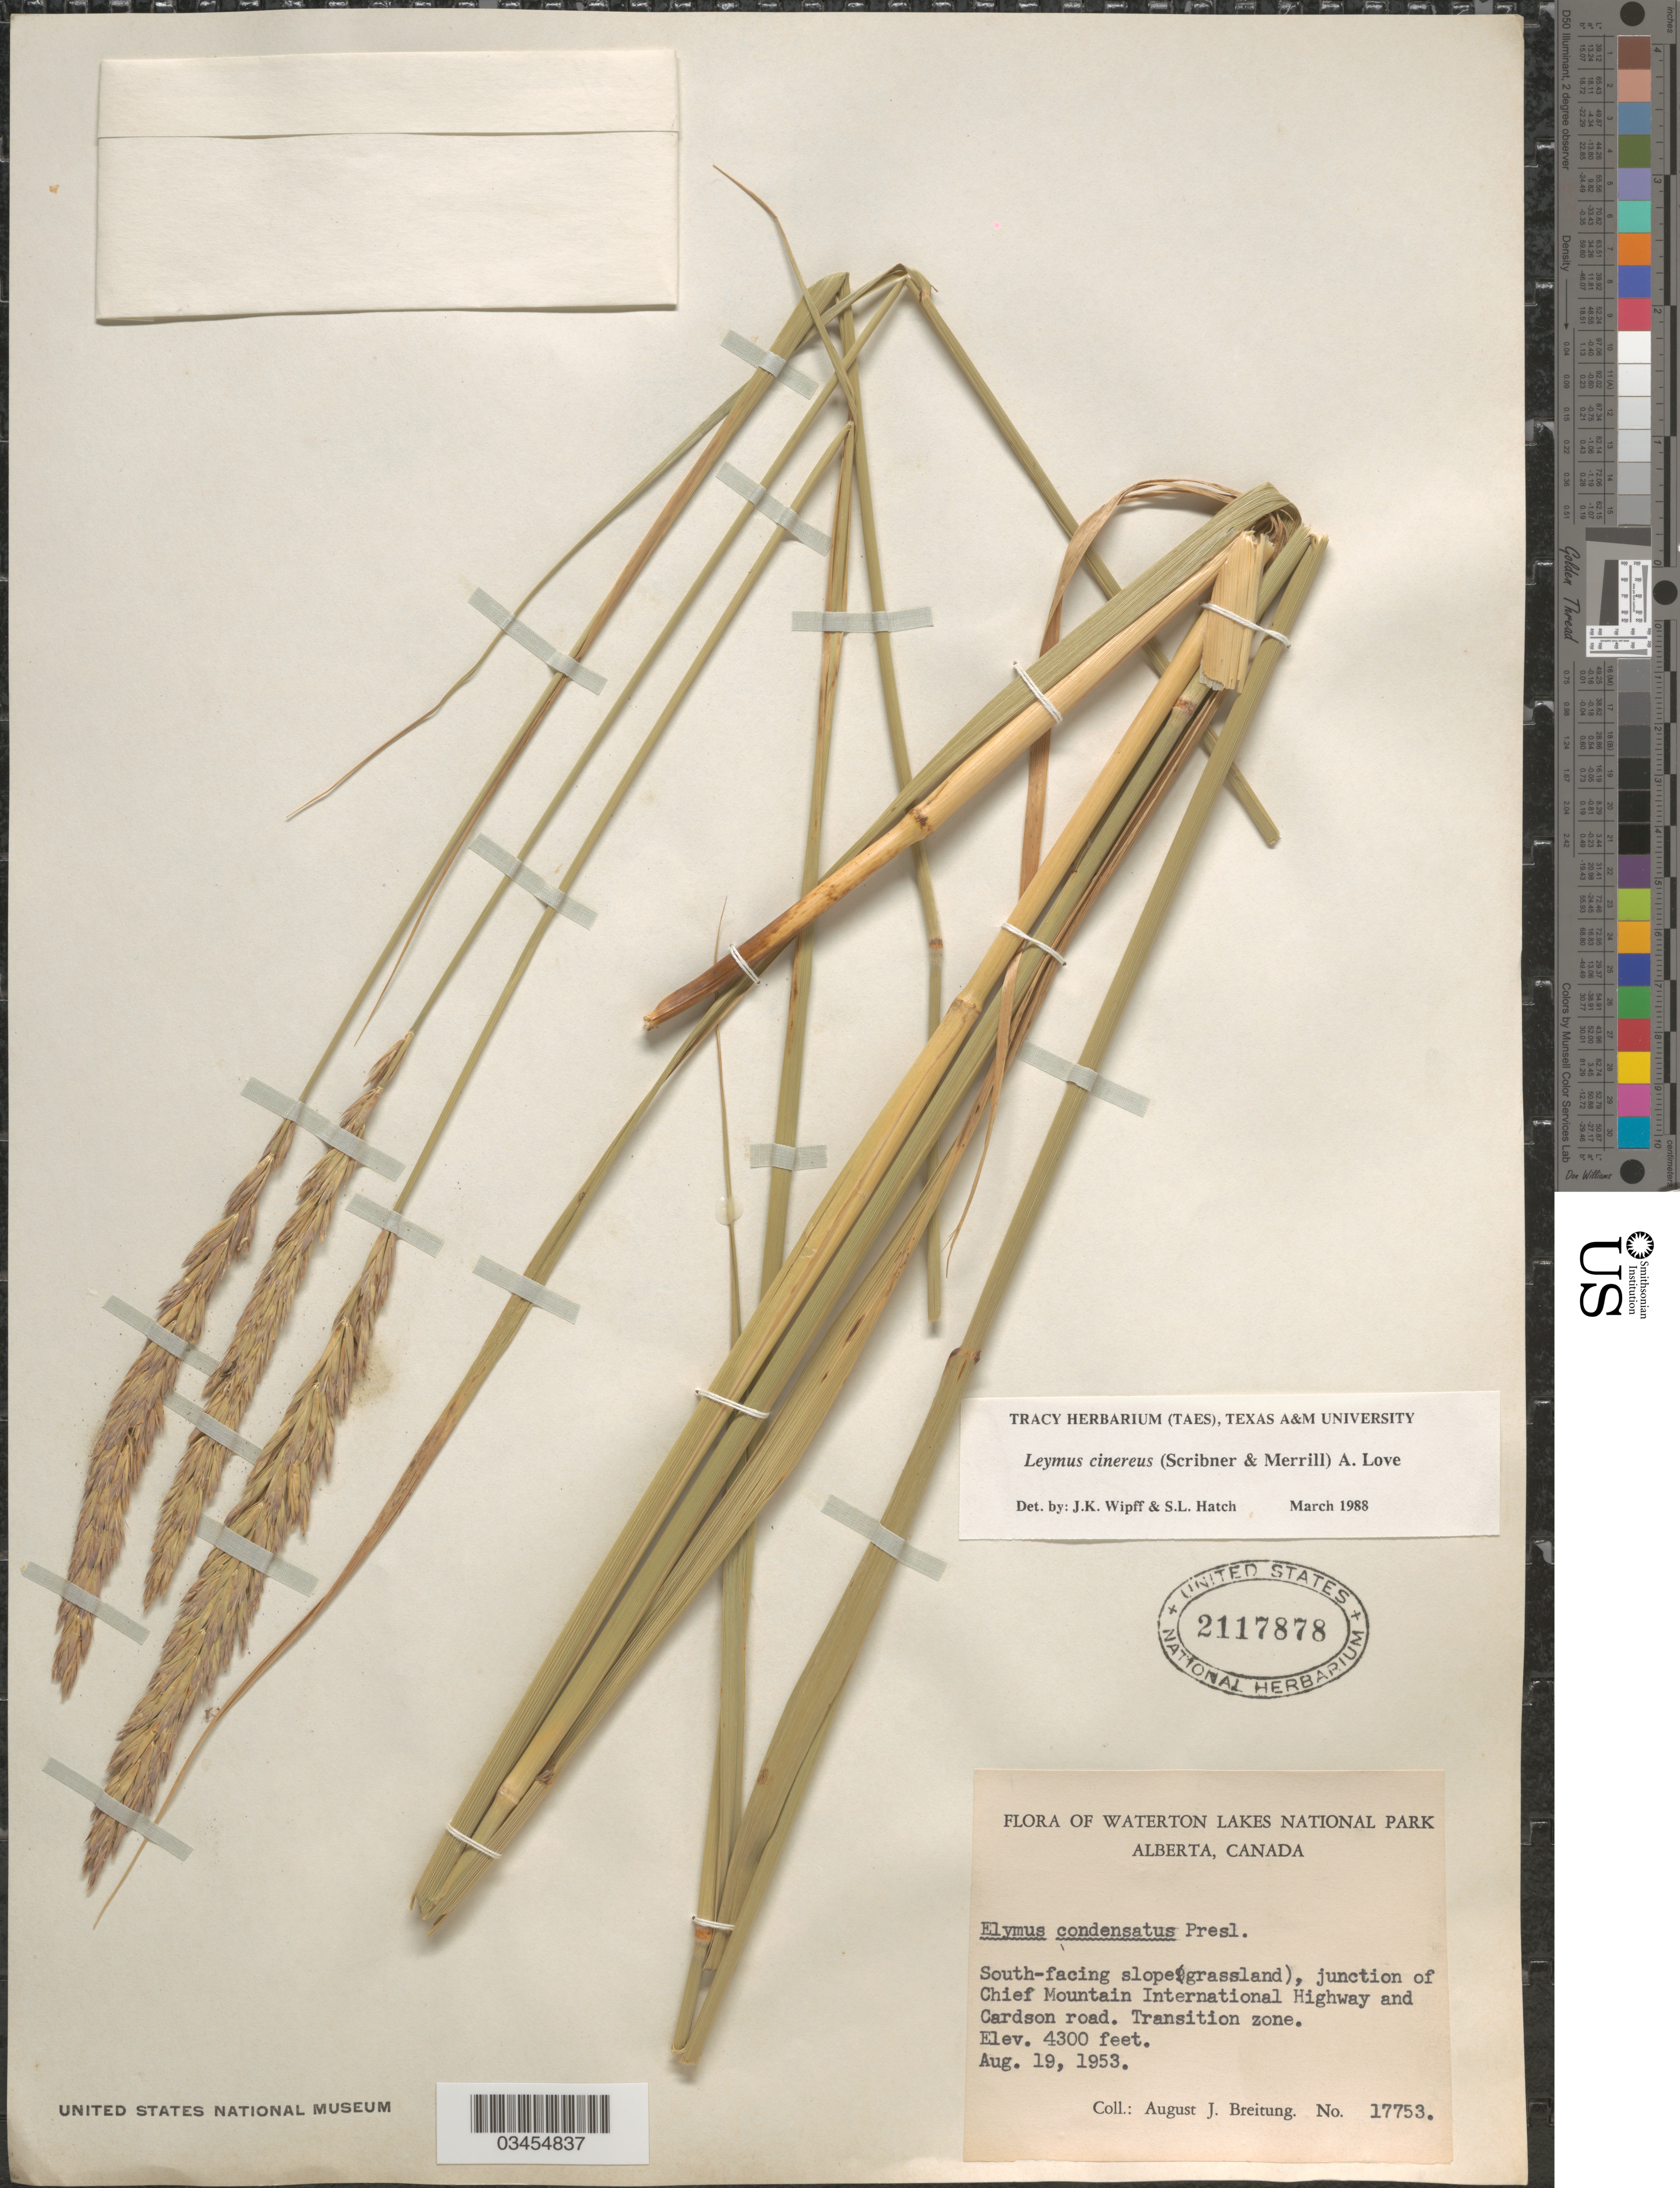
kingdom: Plantae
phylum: Tracheophyta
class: Liliopsida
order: Poales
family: Poaceae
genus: Leymus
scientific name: Leymus condensatus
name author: (J. Presl) Á. Löve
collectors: A. Breitung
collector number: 17753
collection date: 1953-08-19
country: Canada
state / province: Alberta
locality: Waterton Lakes National Park. South-facing slope (grassland), junction of Chief Mountain International Highway and Cardson road. Transition zone.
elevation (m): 1311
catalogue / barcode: US 2117878